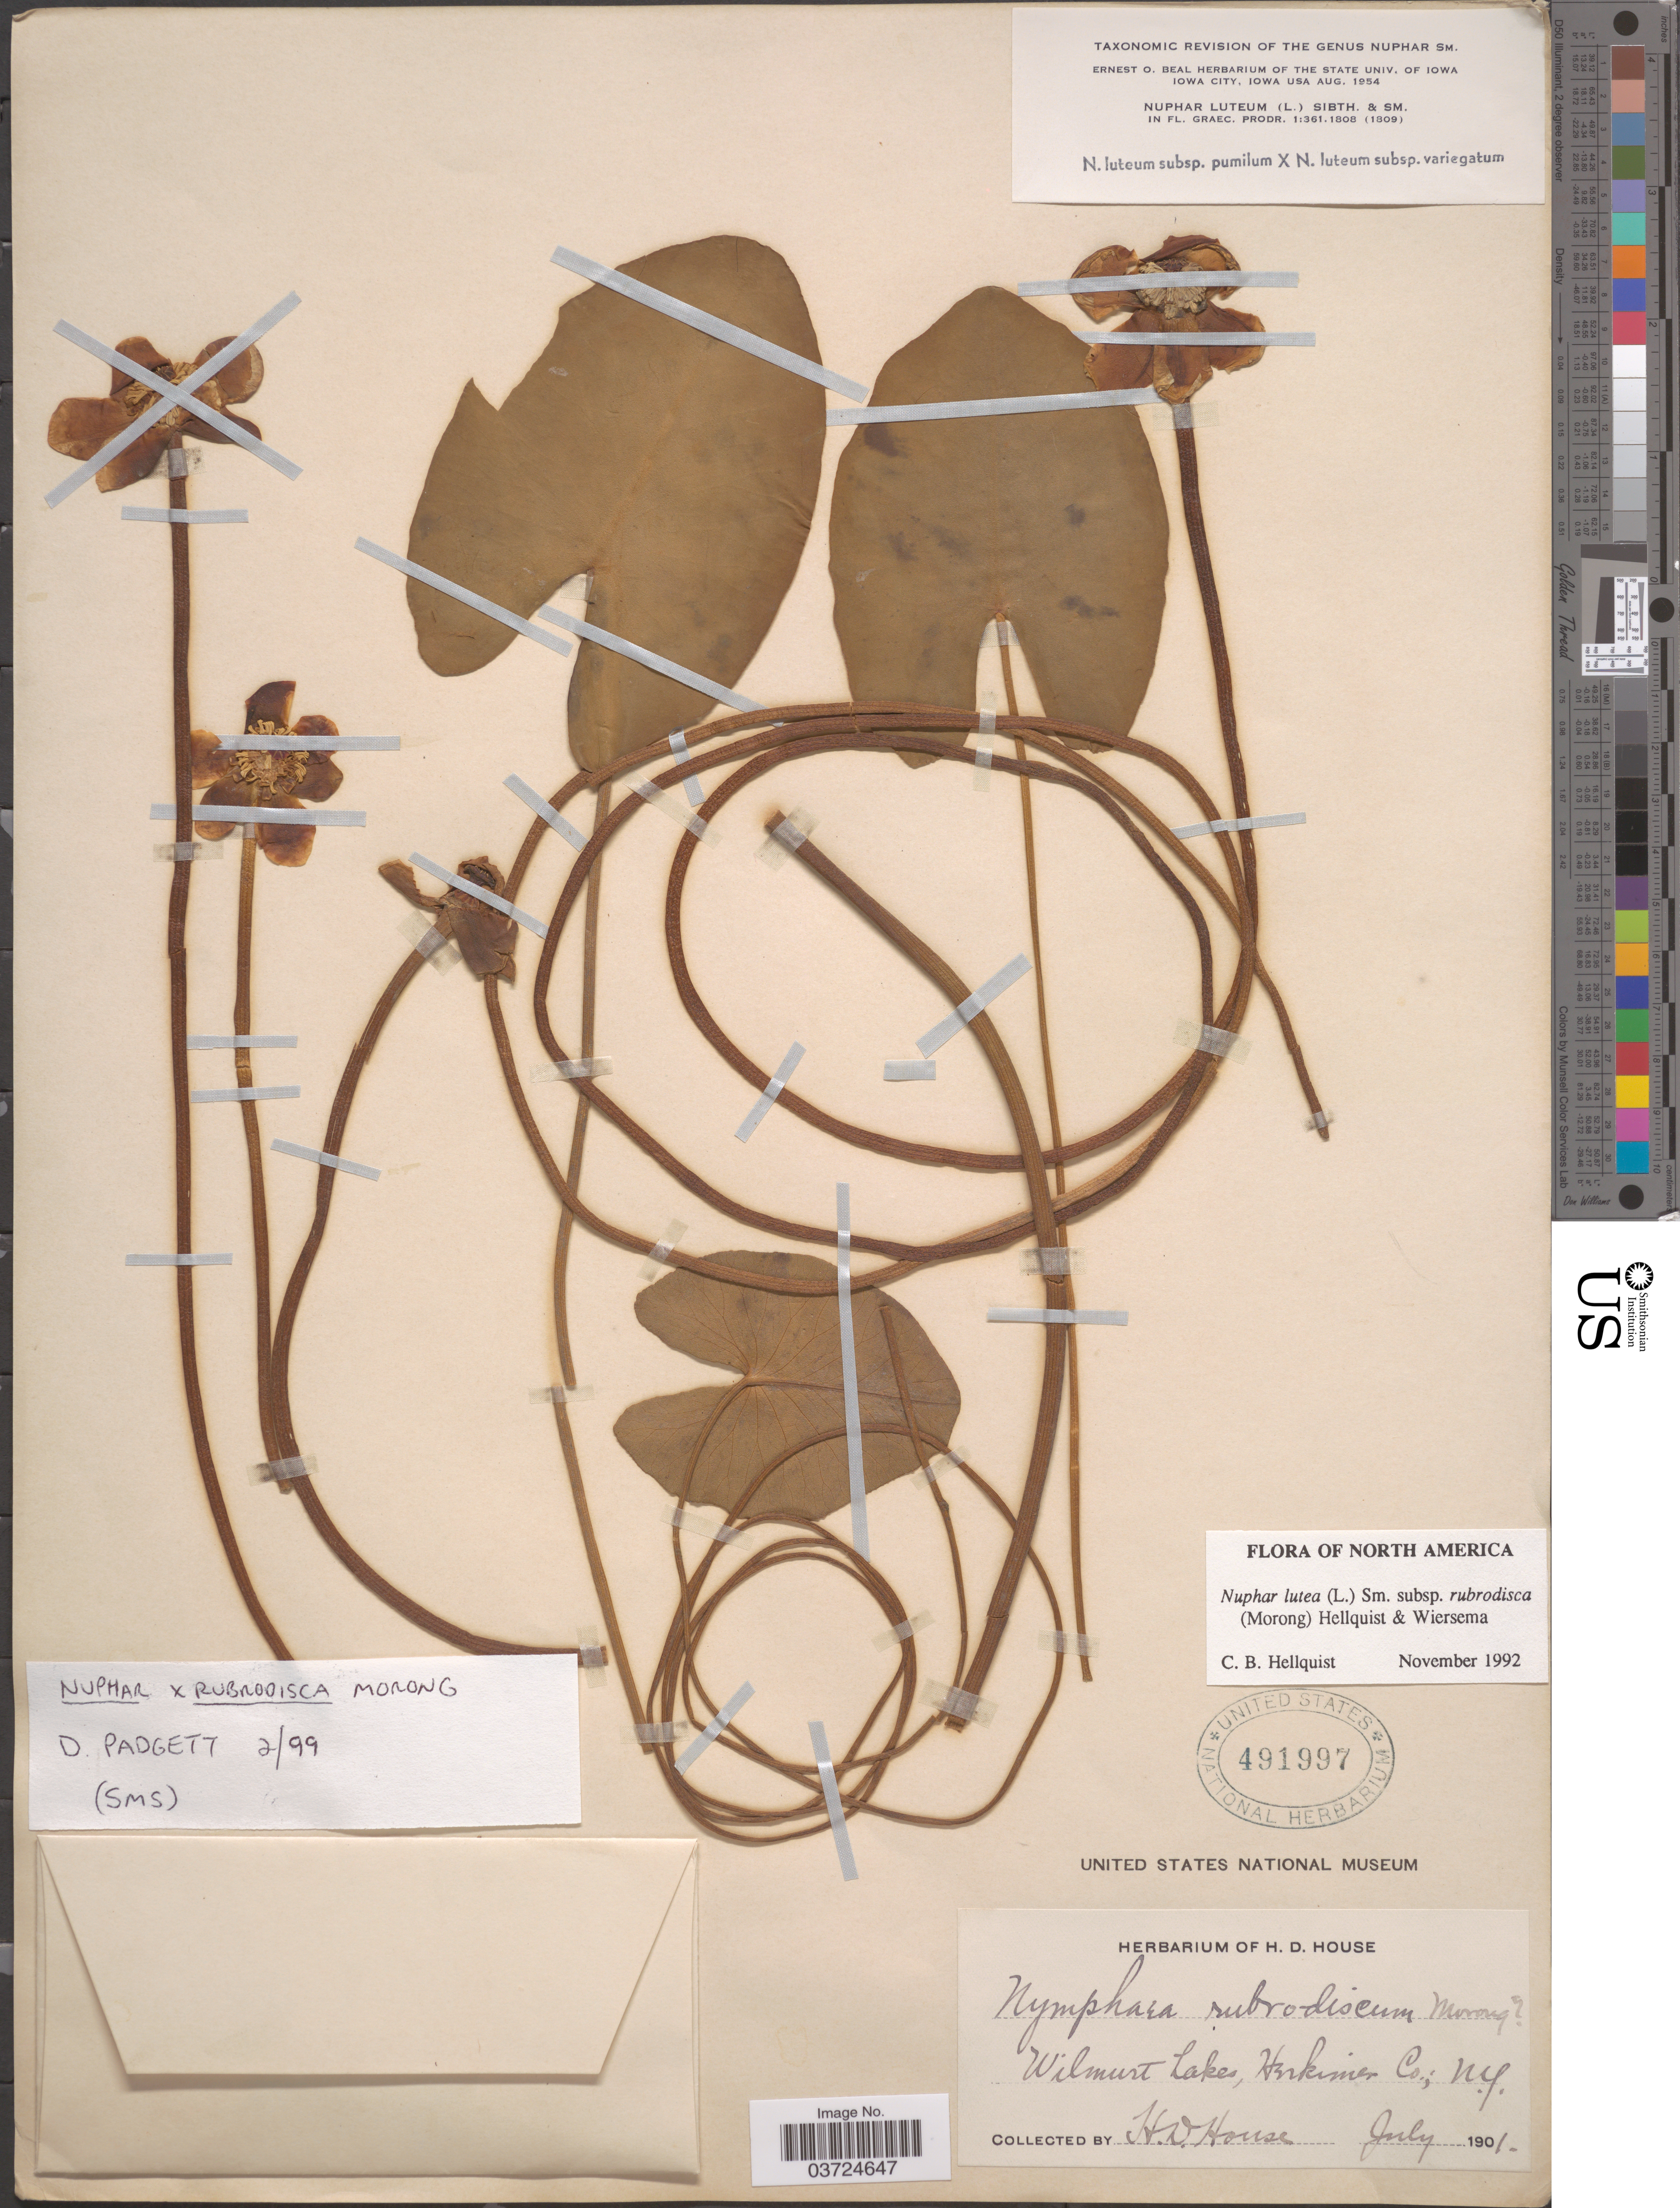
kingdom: Plantae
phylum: Tracheophyta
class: Magnoliopsida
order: Nymphaeales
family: Nymphaeaceae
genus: Nuphar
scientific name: Nuphar rubrodisca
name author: Morong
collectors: H. D. House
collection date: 1901-07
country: United States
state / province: New York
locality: Wilmurt Lakes, Herkimer Co.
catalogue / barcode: US 491997